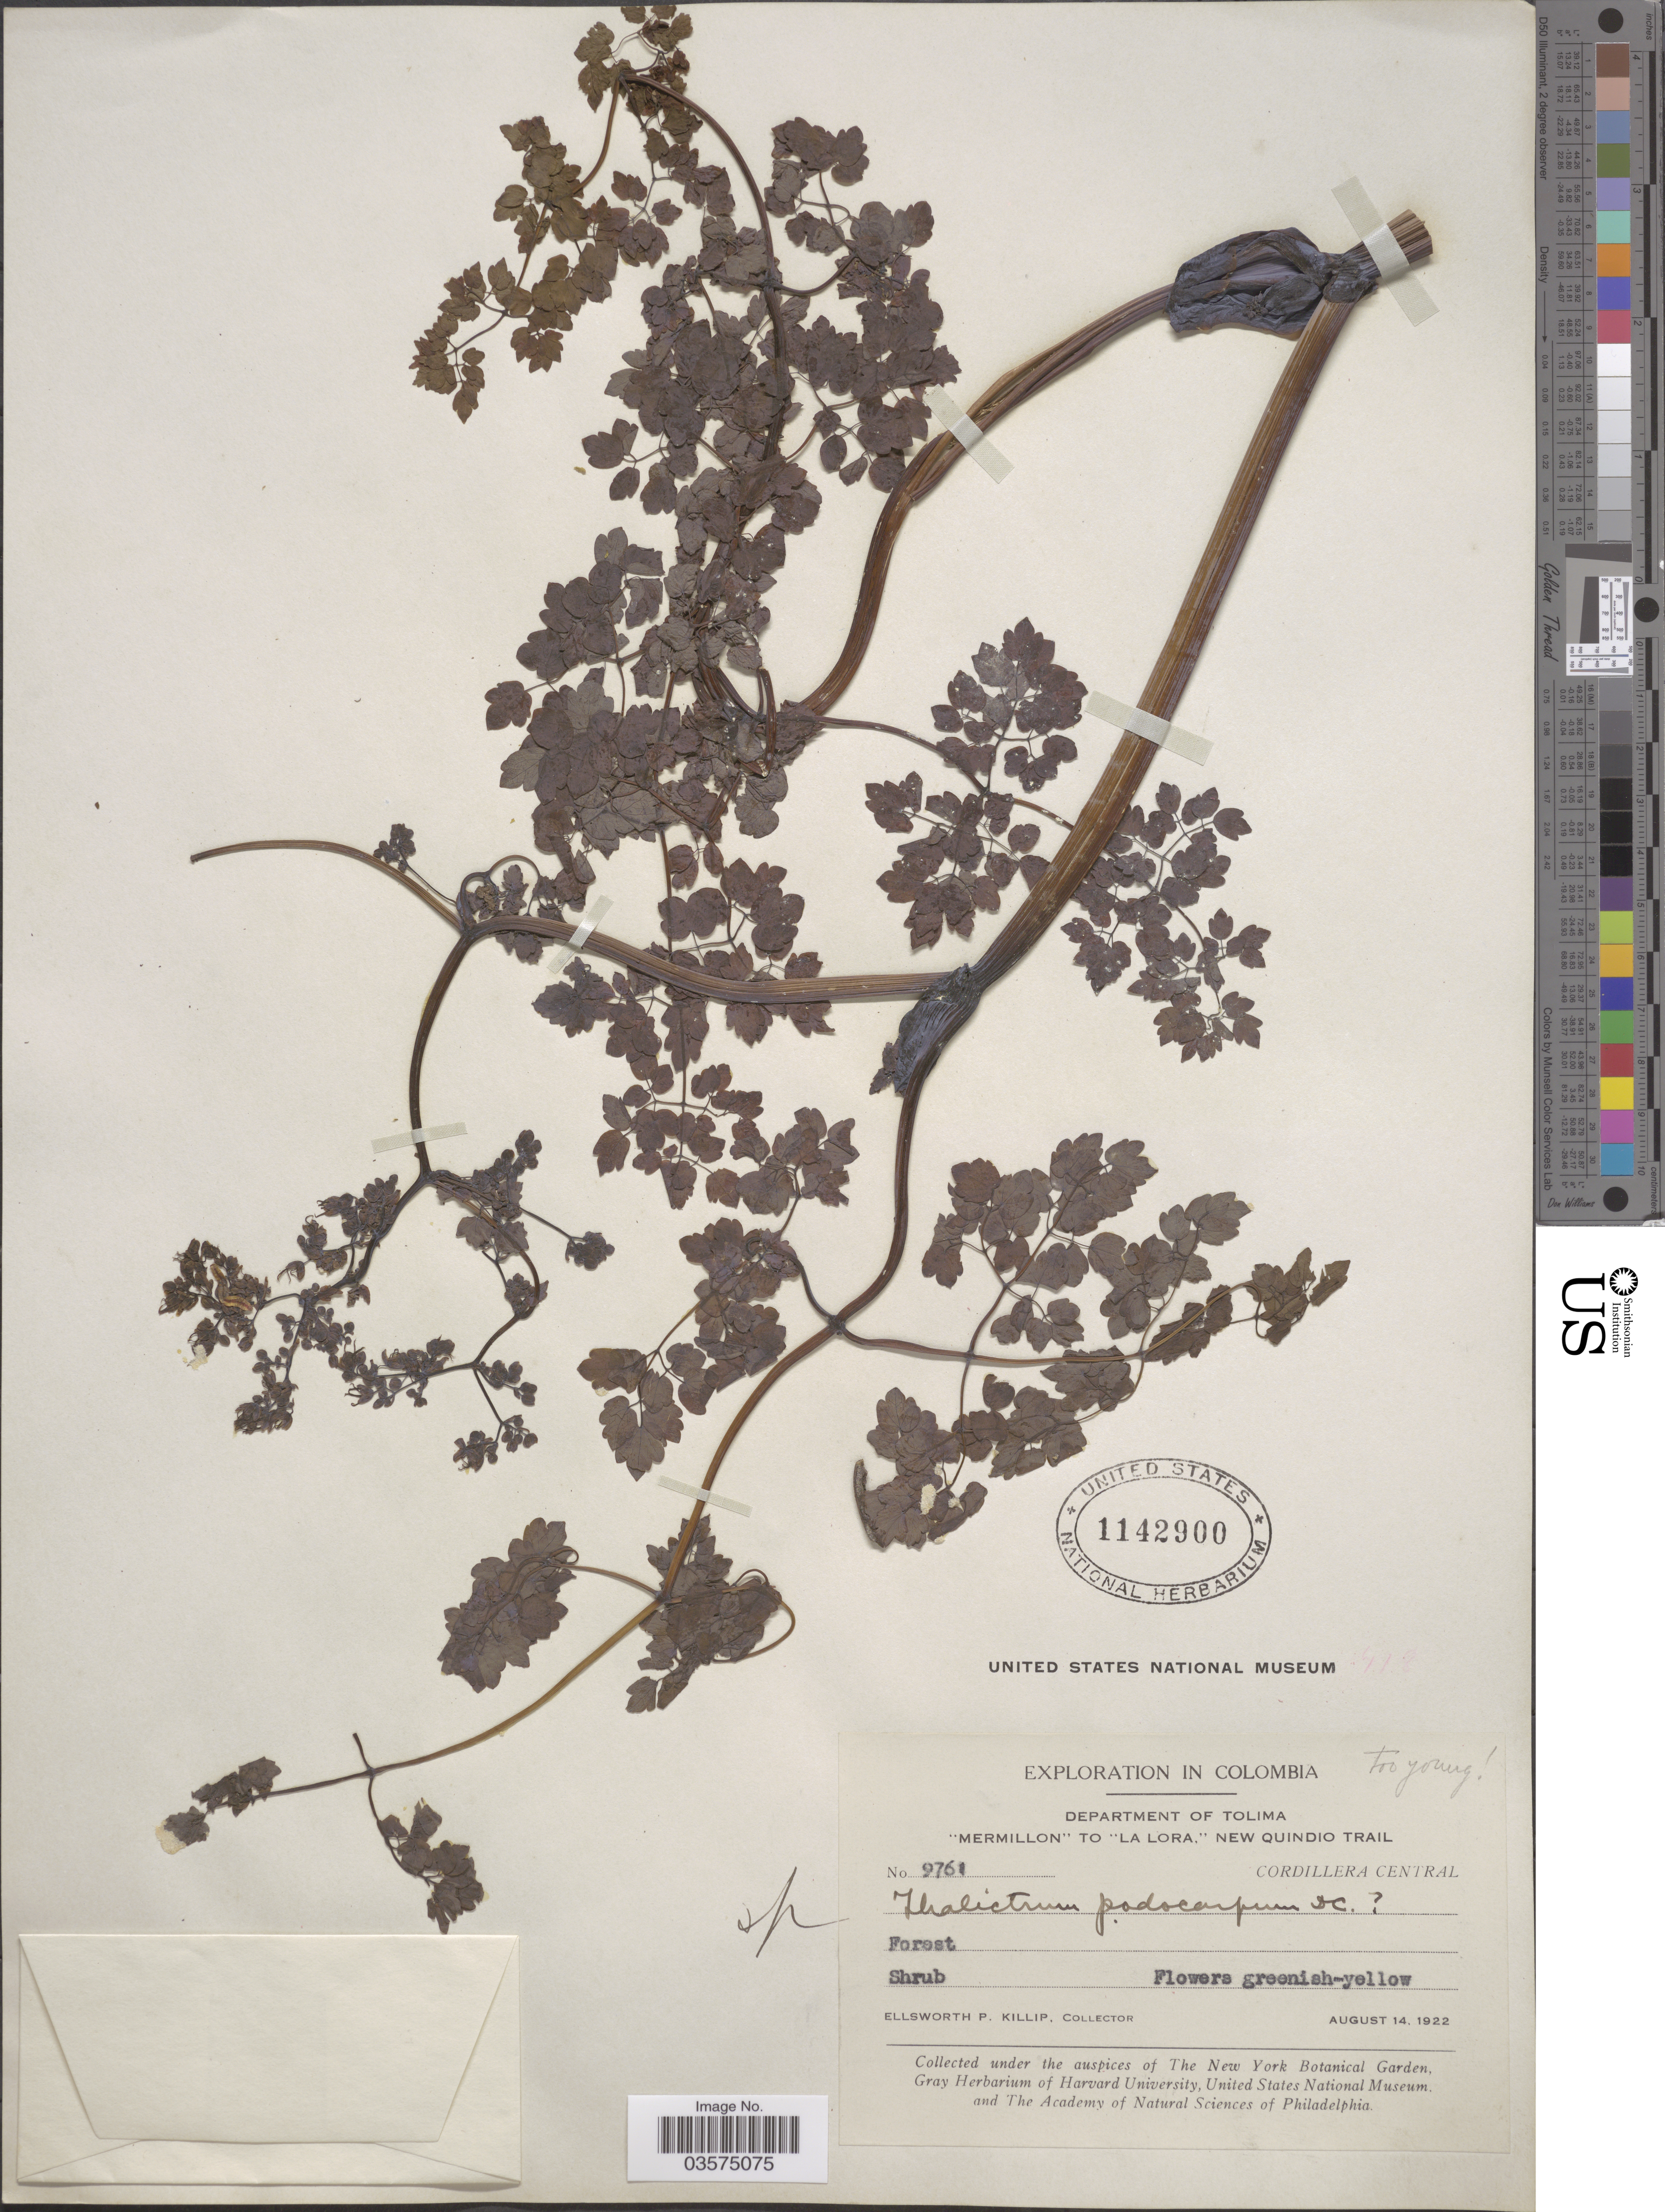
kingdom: Plantae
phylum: Tracheophyta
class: Magnoliopsida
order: Ranunculales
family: Ranunculaceae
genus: Thalictrum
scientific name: Thalictrum podocarpum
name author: Kunth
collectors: E. P. Killip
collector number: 9761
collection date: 1922-08-14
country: Colombia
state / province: Tolima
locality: Department of Tolima. "Mermillon" to "La Lora," New Quindio Trail. Cordillera Central.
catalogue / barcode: US 1142900